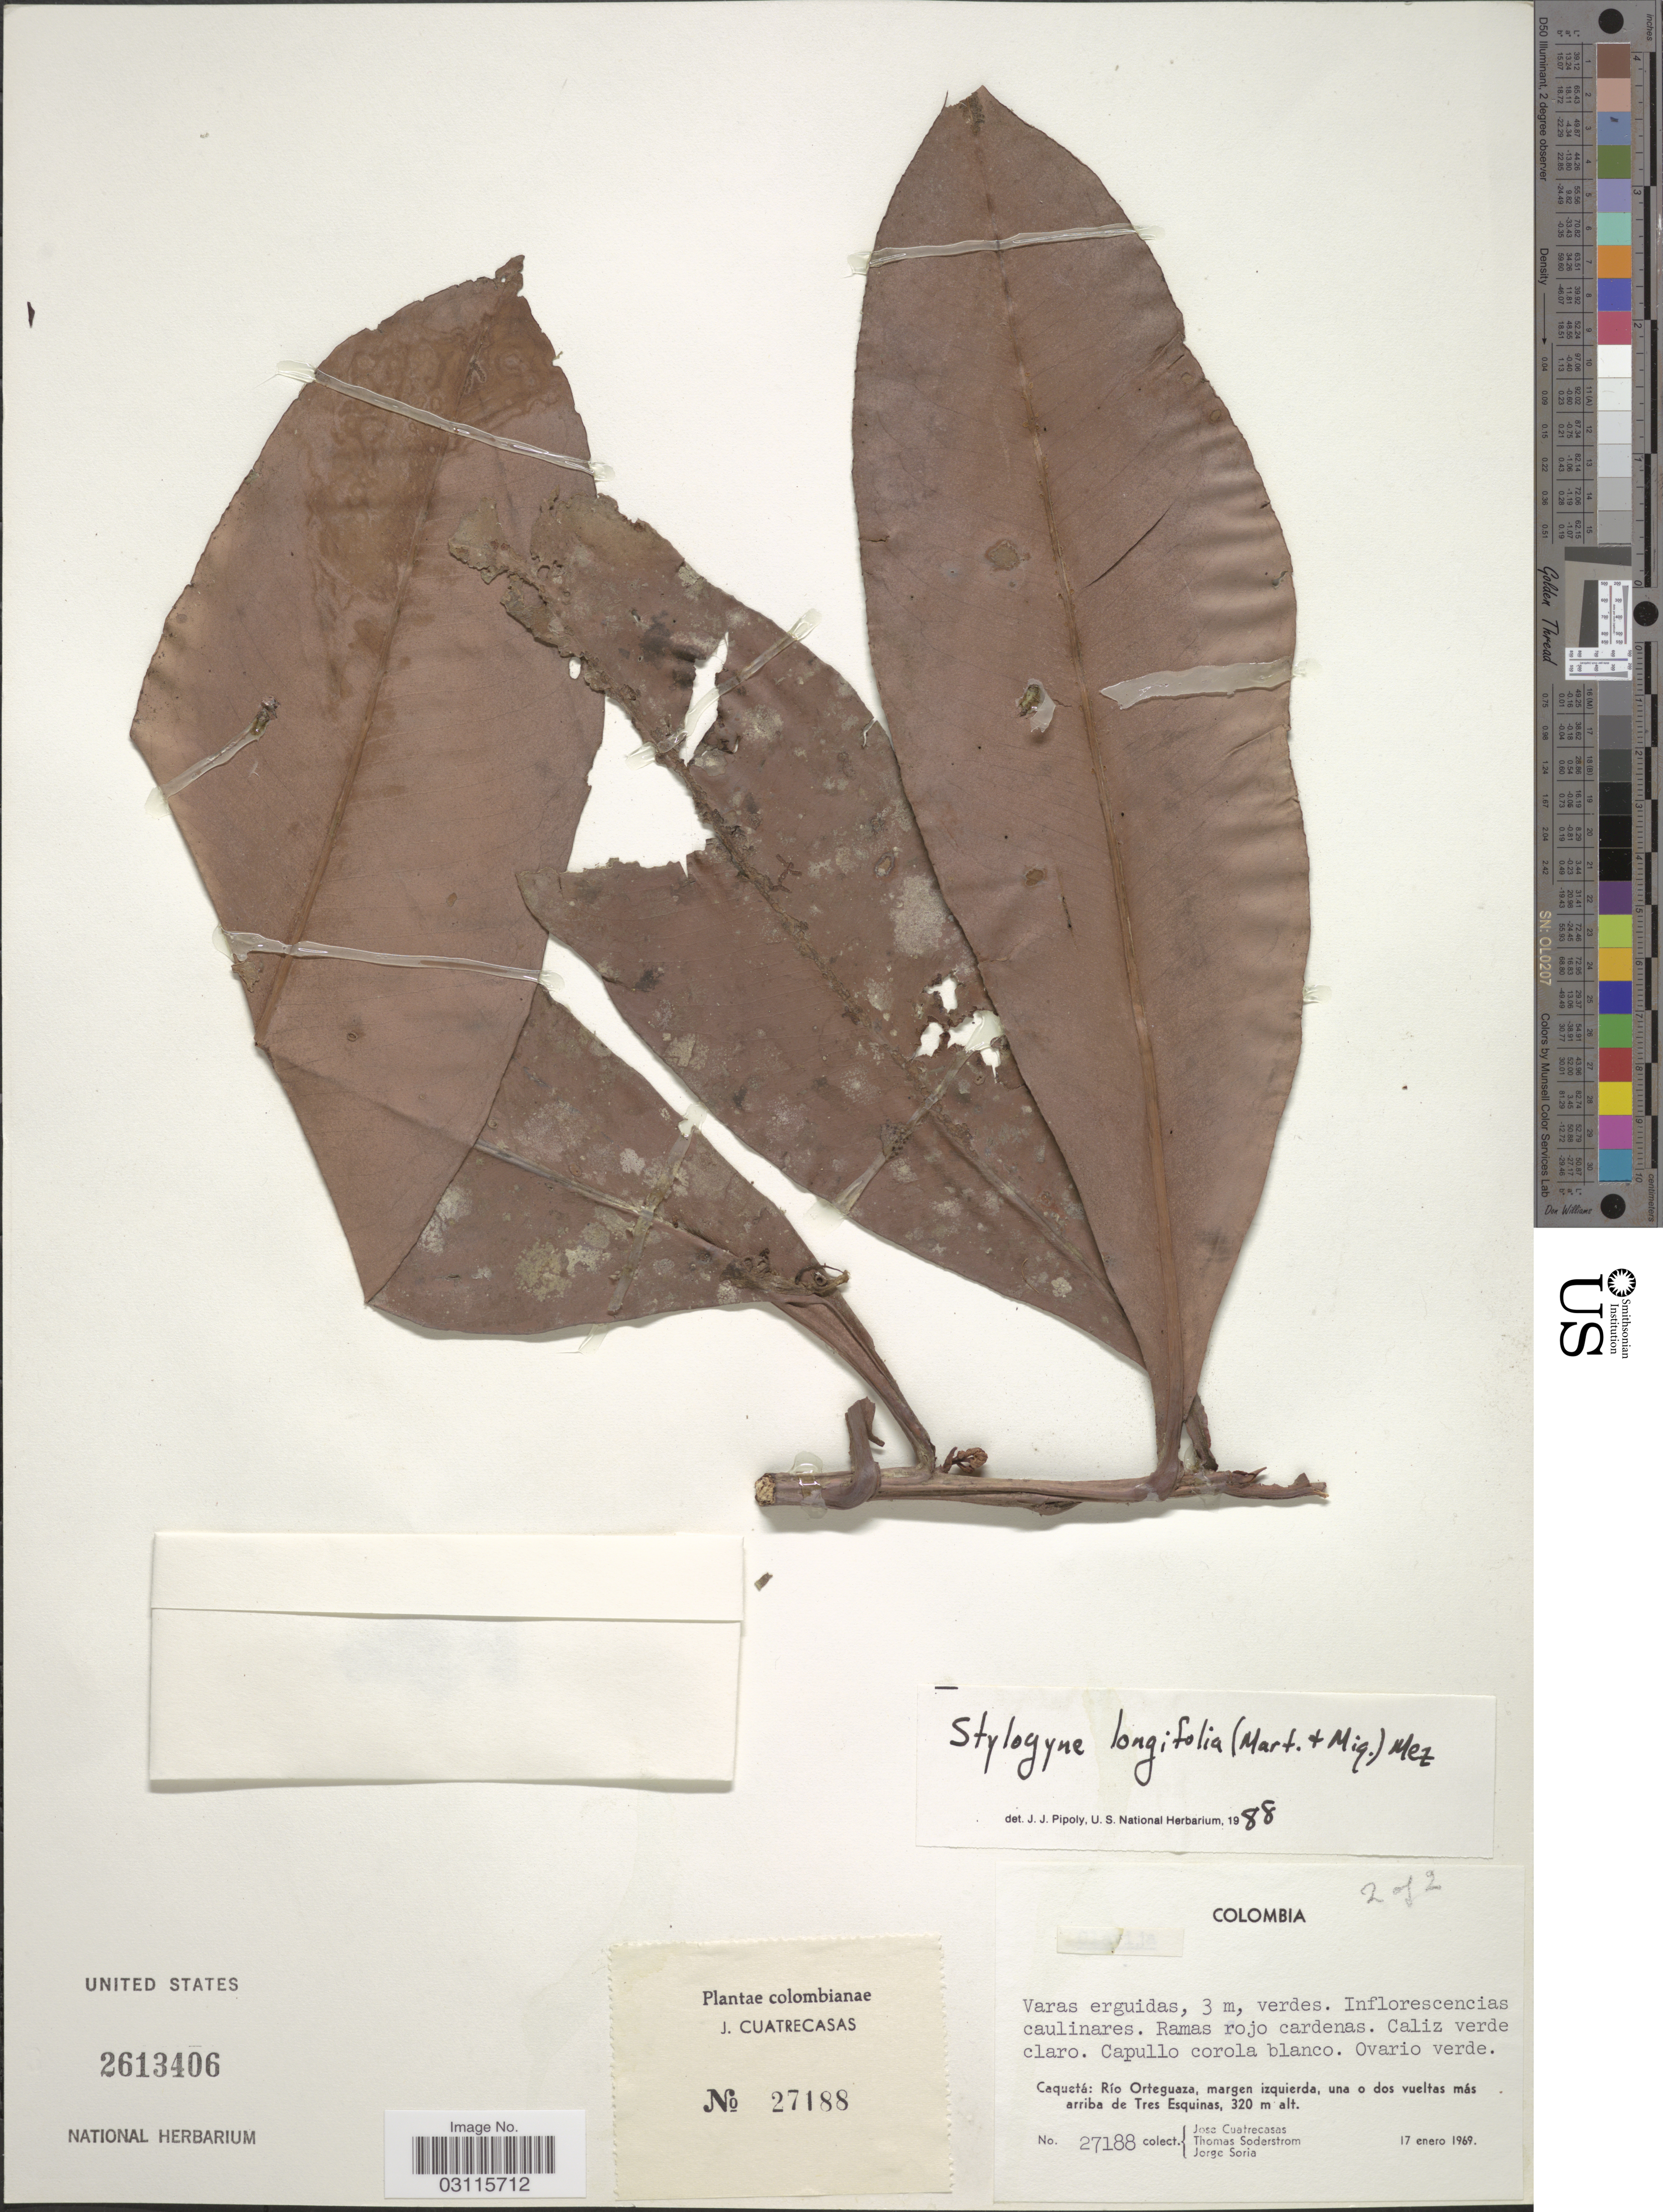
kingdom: Plantae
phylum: Tracheophyta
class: Magnoliopsida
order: Ericales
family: Primulaceae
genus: Stylogyne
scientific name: Stylogyne longifolia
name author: Mez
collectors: J. Cuatrecasas, T. R. Soderstrom & J. Soria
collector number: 27188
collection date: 1969-01-17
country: Colombia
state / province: Caquetá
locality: Río Orteguaza, margen izquierda, una o dos vueltas más arriba de Tres Esquinas.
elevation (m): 320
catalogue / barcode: US 2613406